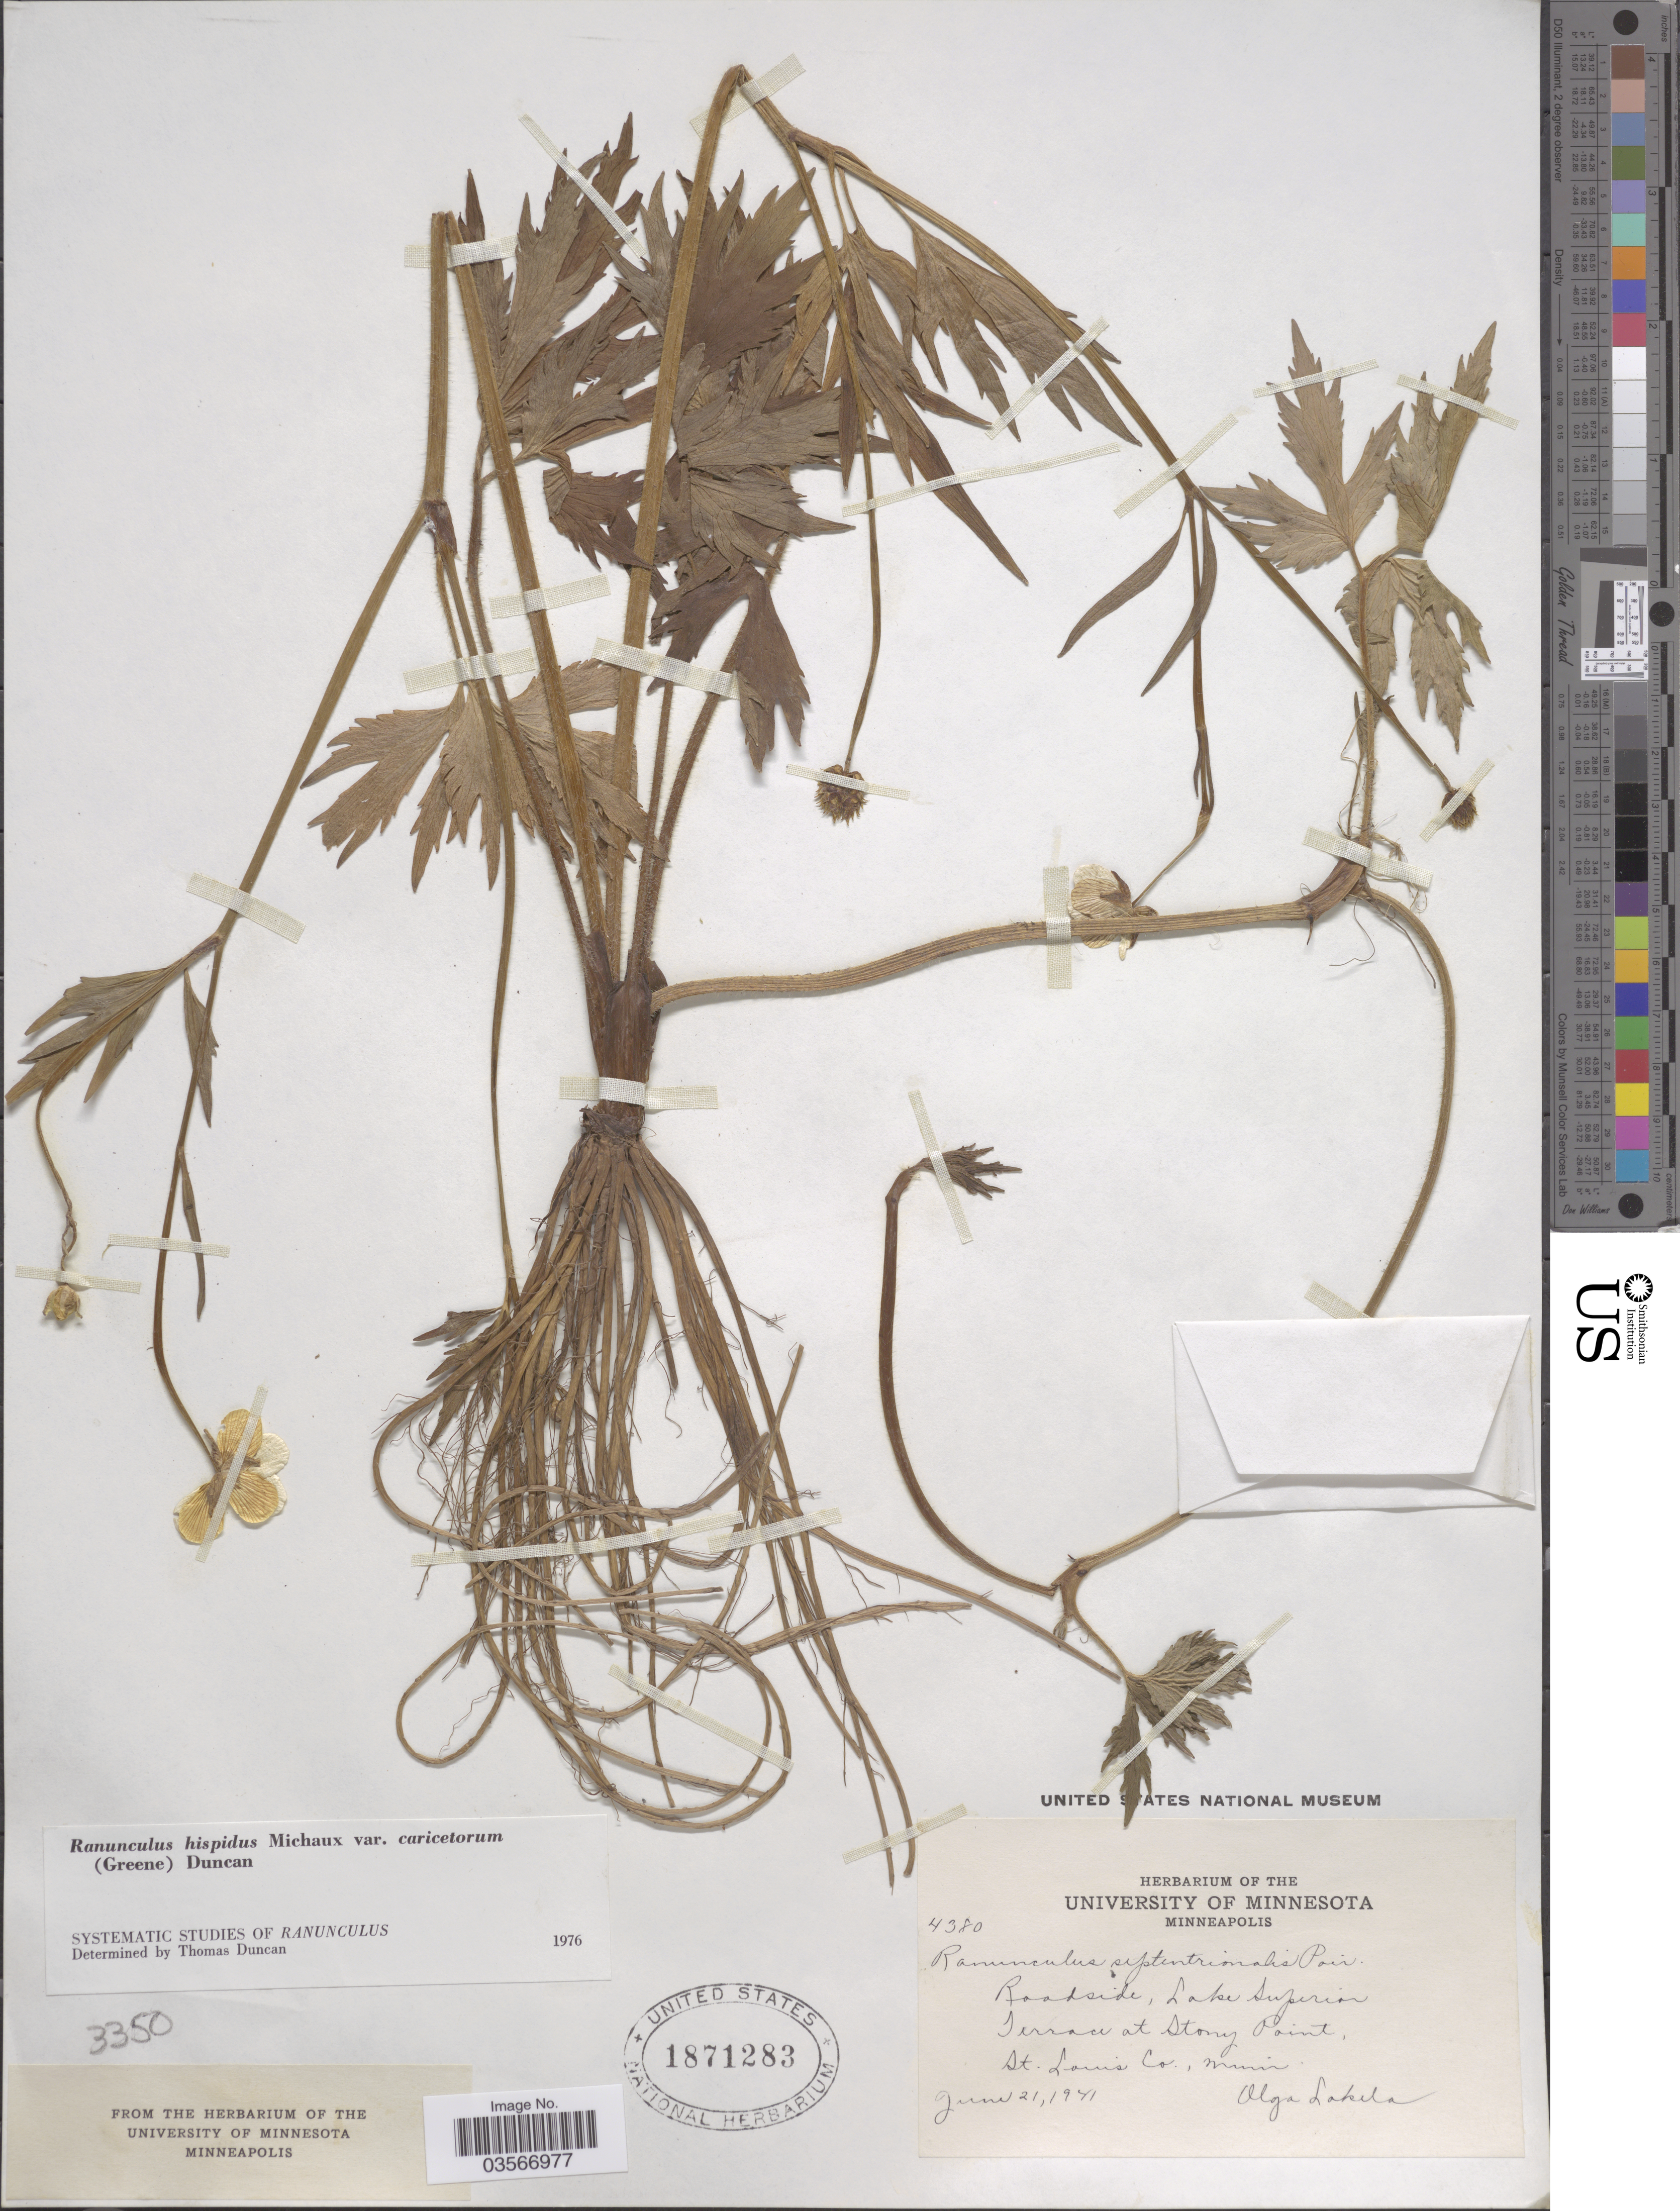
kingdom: Plantae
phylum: Tracheophyta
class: Magnoliopsida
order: Ranunculales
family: Ranunculaceae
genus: Ranunculus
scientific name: Ranunculus hispidus var. caricetorum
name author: Michx.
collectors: O. K. Lakela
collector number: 4380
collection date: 1941-06-21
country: United States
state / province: Minnesota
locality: Roadside, Lake Superior, Terrace at Stony Point, St. Louis Co.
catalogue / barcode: US 1871283